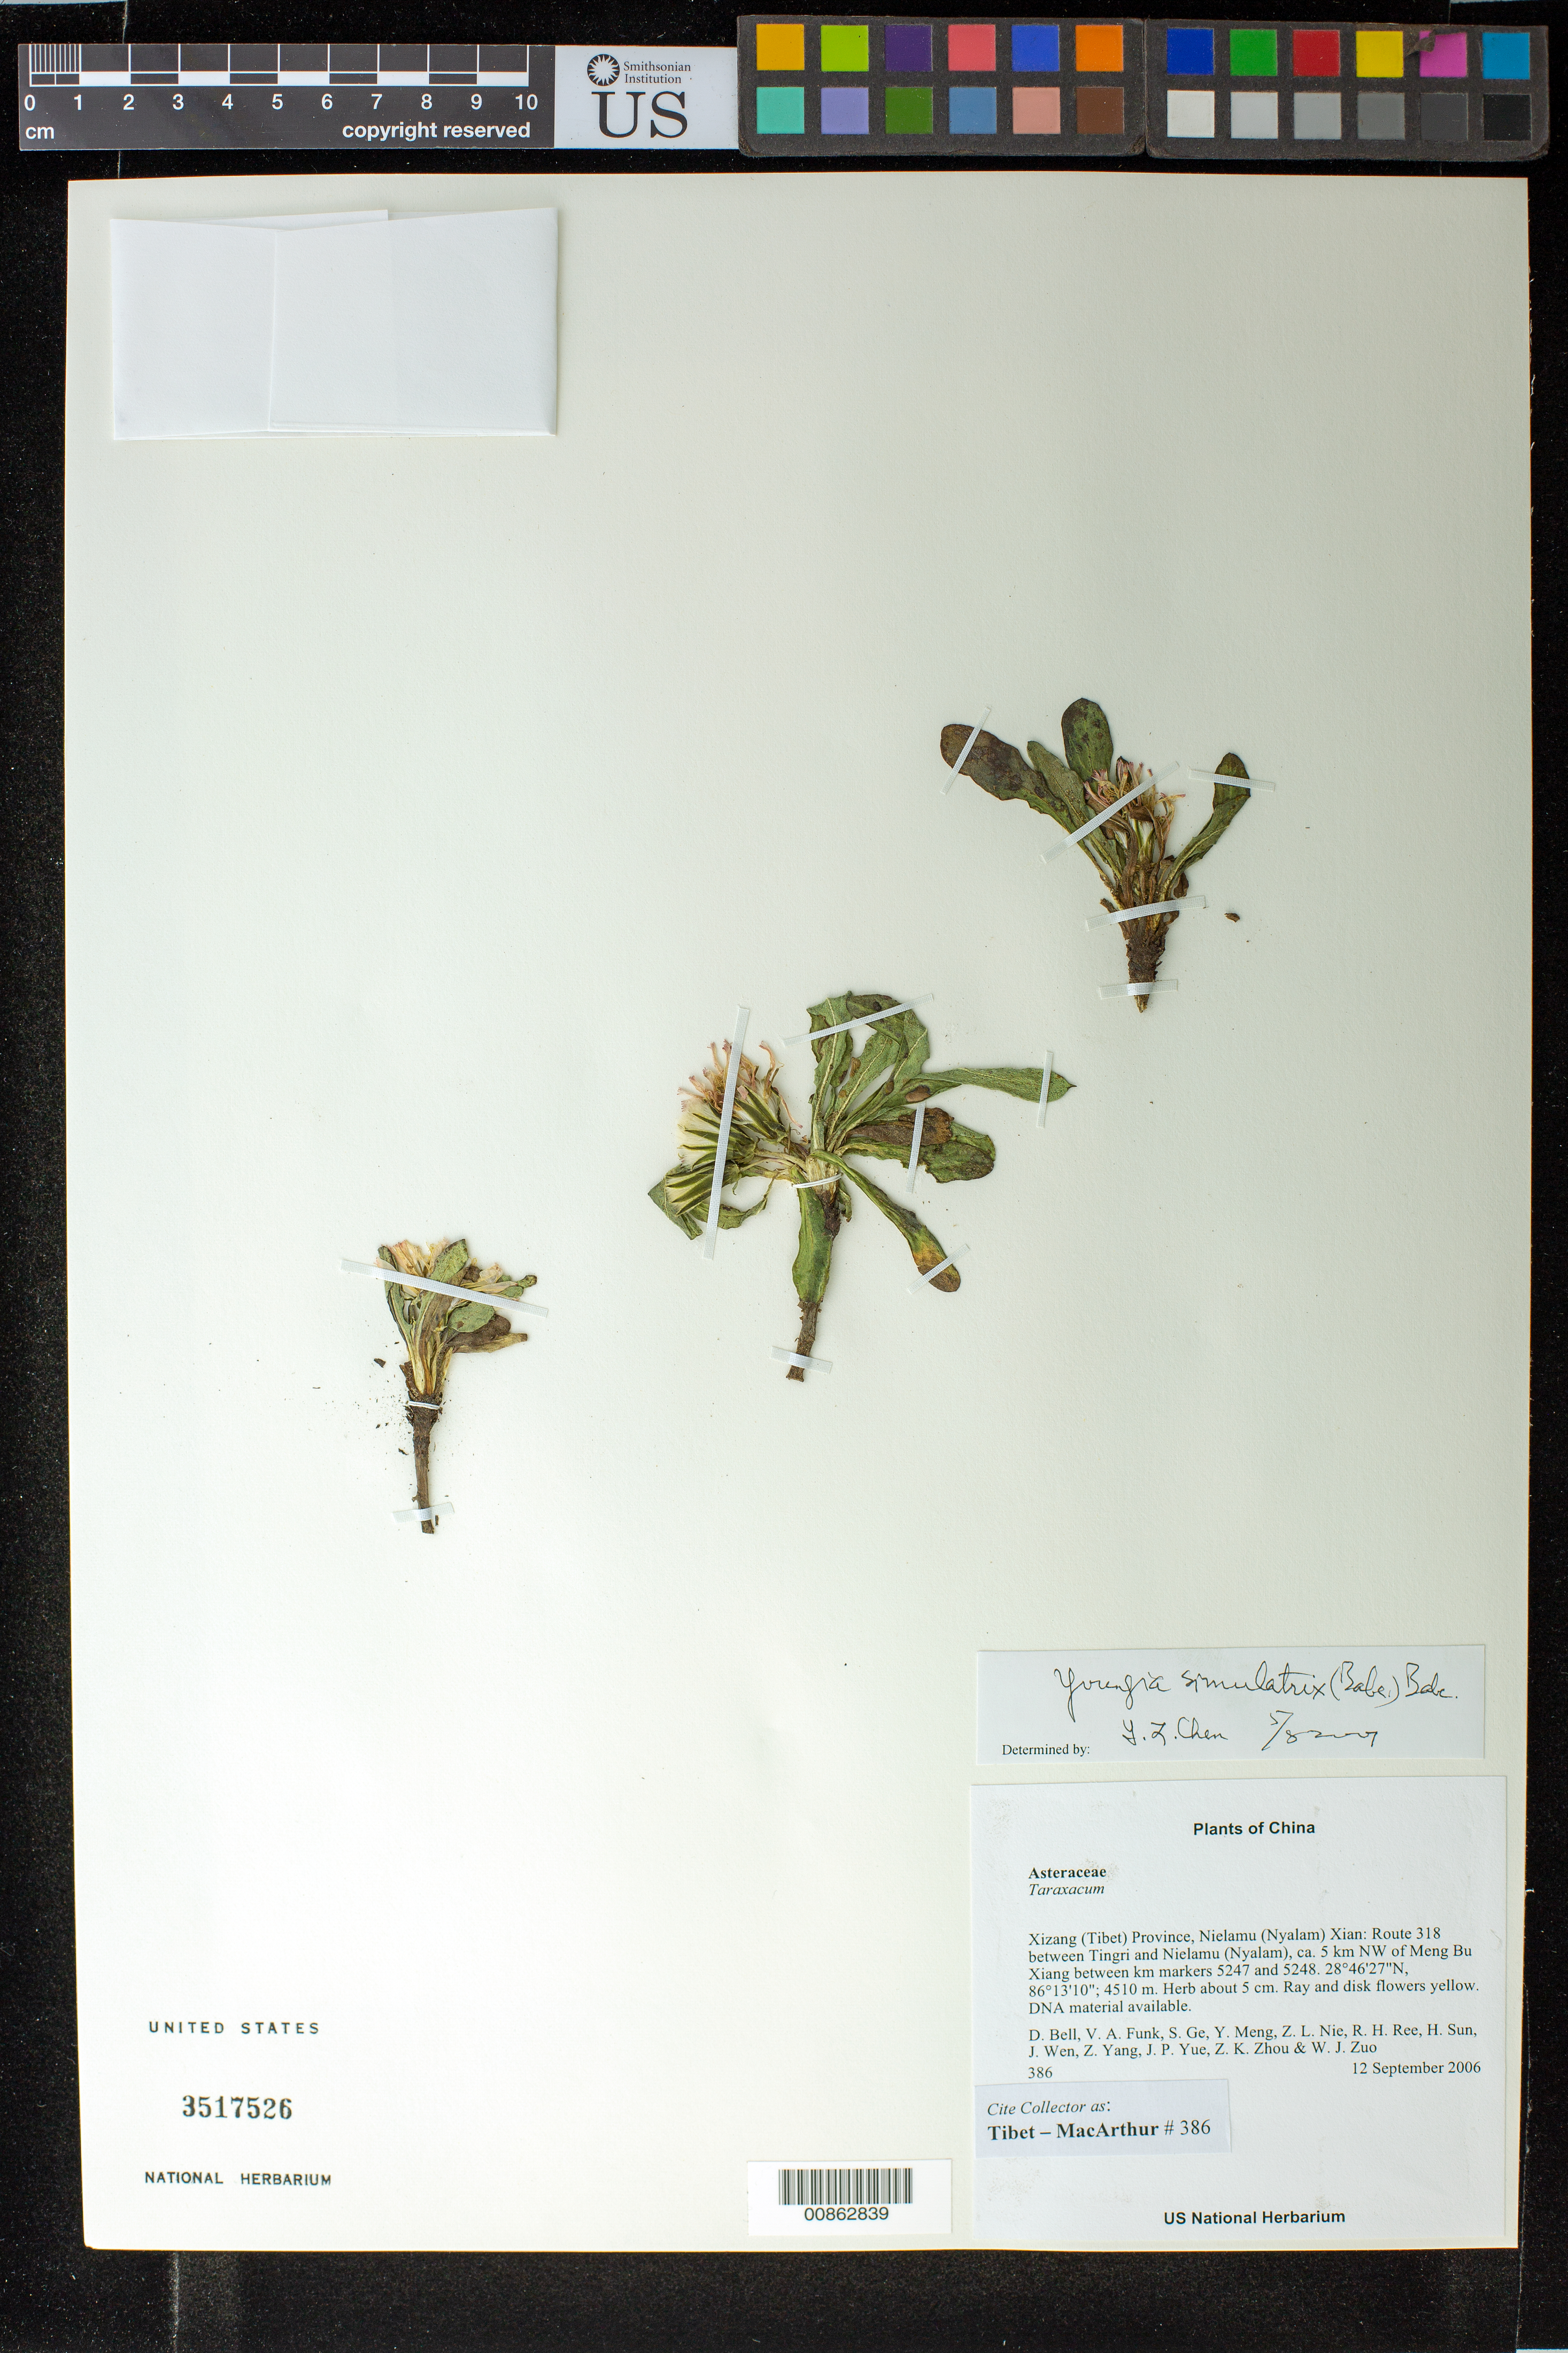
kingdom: Plantae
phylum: Tracheophyta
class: Magnoliopsida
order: Asterales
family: Asteraceae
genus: Pseudoyoungia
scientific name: Pseudoyoungia simulatrix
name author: (Babc.) D.Maity & Maiti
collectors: Tibet-MacArthur, D. A. Bell, V. Funk, S. Ge, Y. Meng, Z. Nie, R. Ree, H. Sun, J. Wen, Z. Yang, J. Yue, Z. Zhou & W. Zuo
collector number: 386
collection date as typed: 12 Sep 2006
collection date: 2006-09-12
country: China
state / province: Xizang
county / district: Nielamu (Nyalam) Xian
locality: Route 318 between Tingri and Nielamu (Nyalam), ca. 5 km NW of Meng Bu Xiang between km markers 5247 and 5259.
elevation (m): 4510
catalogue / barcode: US 3517526